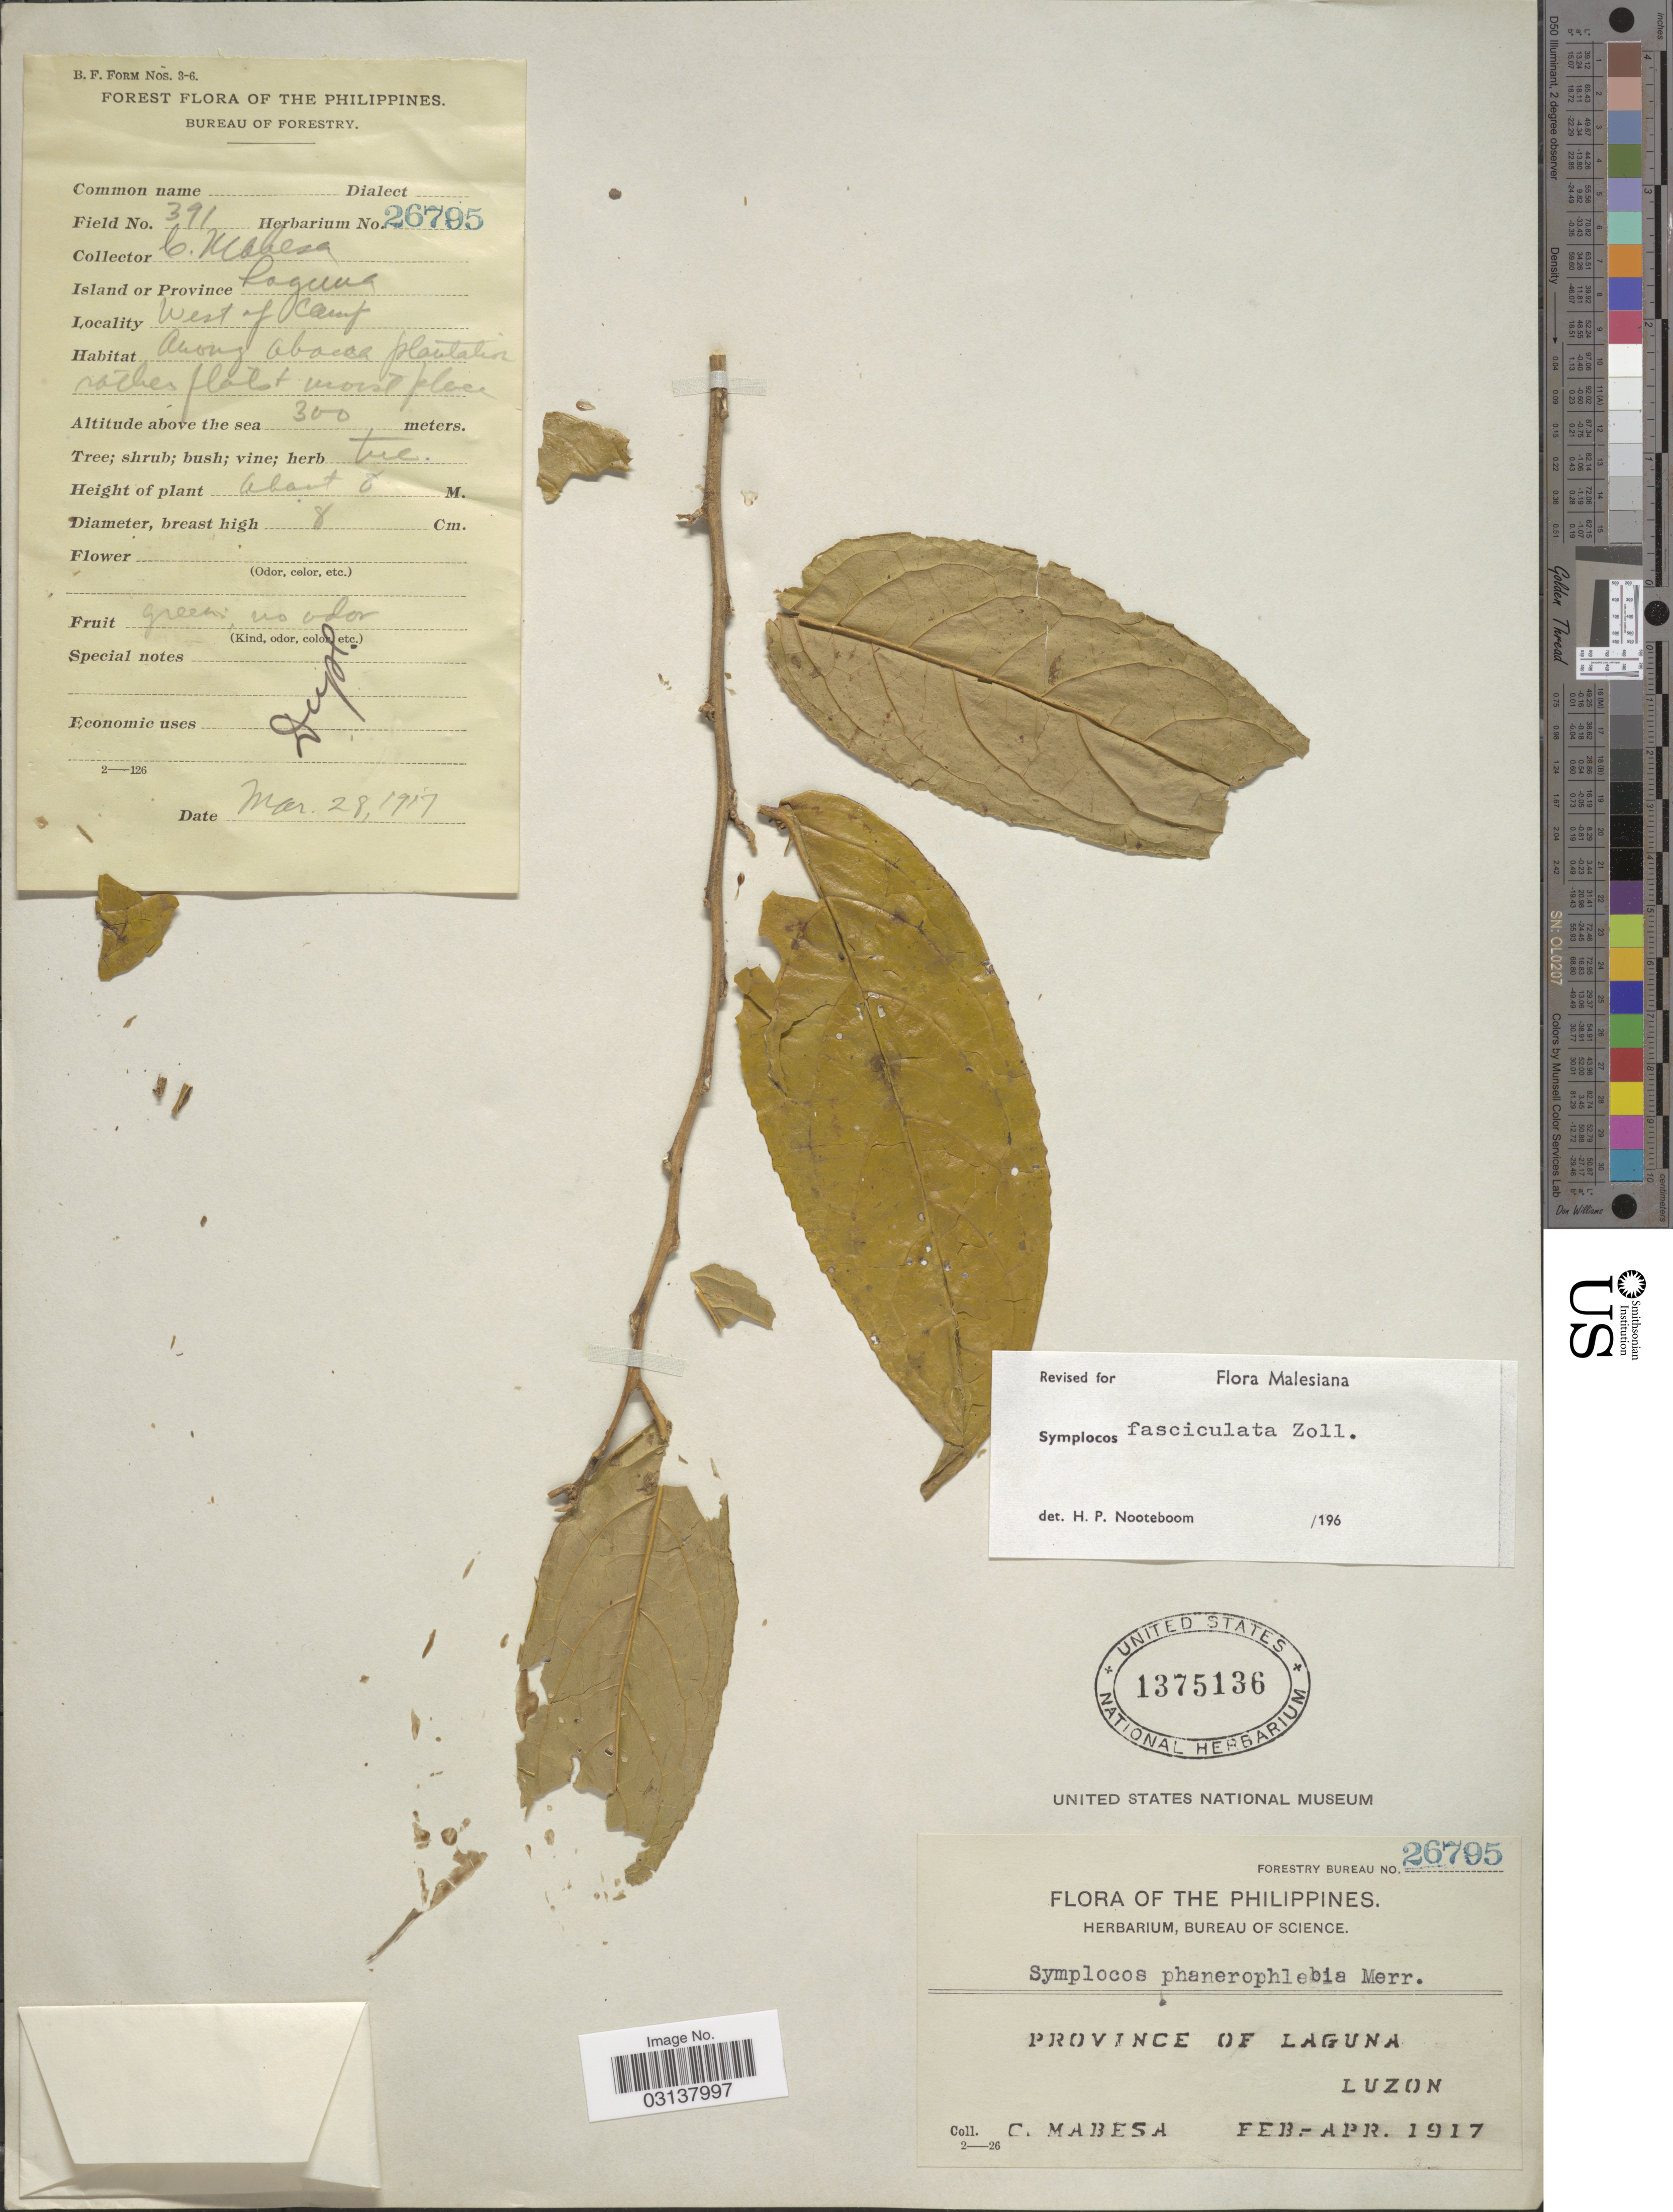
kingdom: Plantae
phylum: Tracheophyta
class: Magnoliopsida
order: Ericales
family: Symplocaceae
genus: Symplocos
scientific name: Symplocos fasciculata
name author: Zoll.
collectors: C. Mabesa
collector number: Forestry Bureau 26795/391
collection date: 1917-03-28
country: Philippines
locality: The Philippines. Province of Laguna Luzon. Island of Province Laguna. West of Camp.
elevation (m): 300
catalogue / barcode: US 1375136